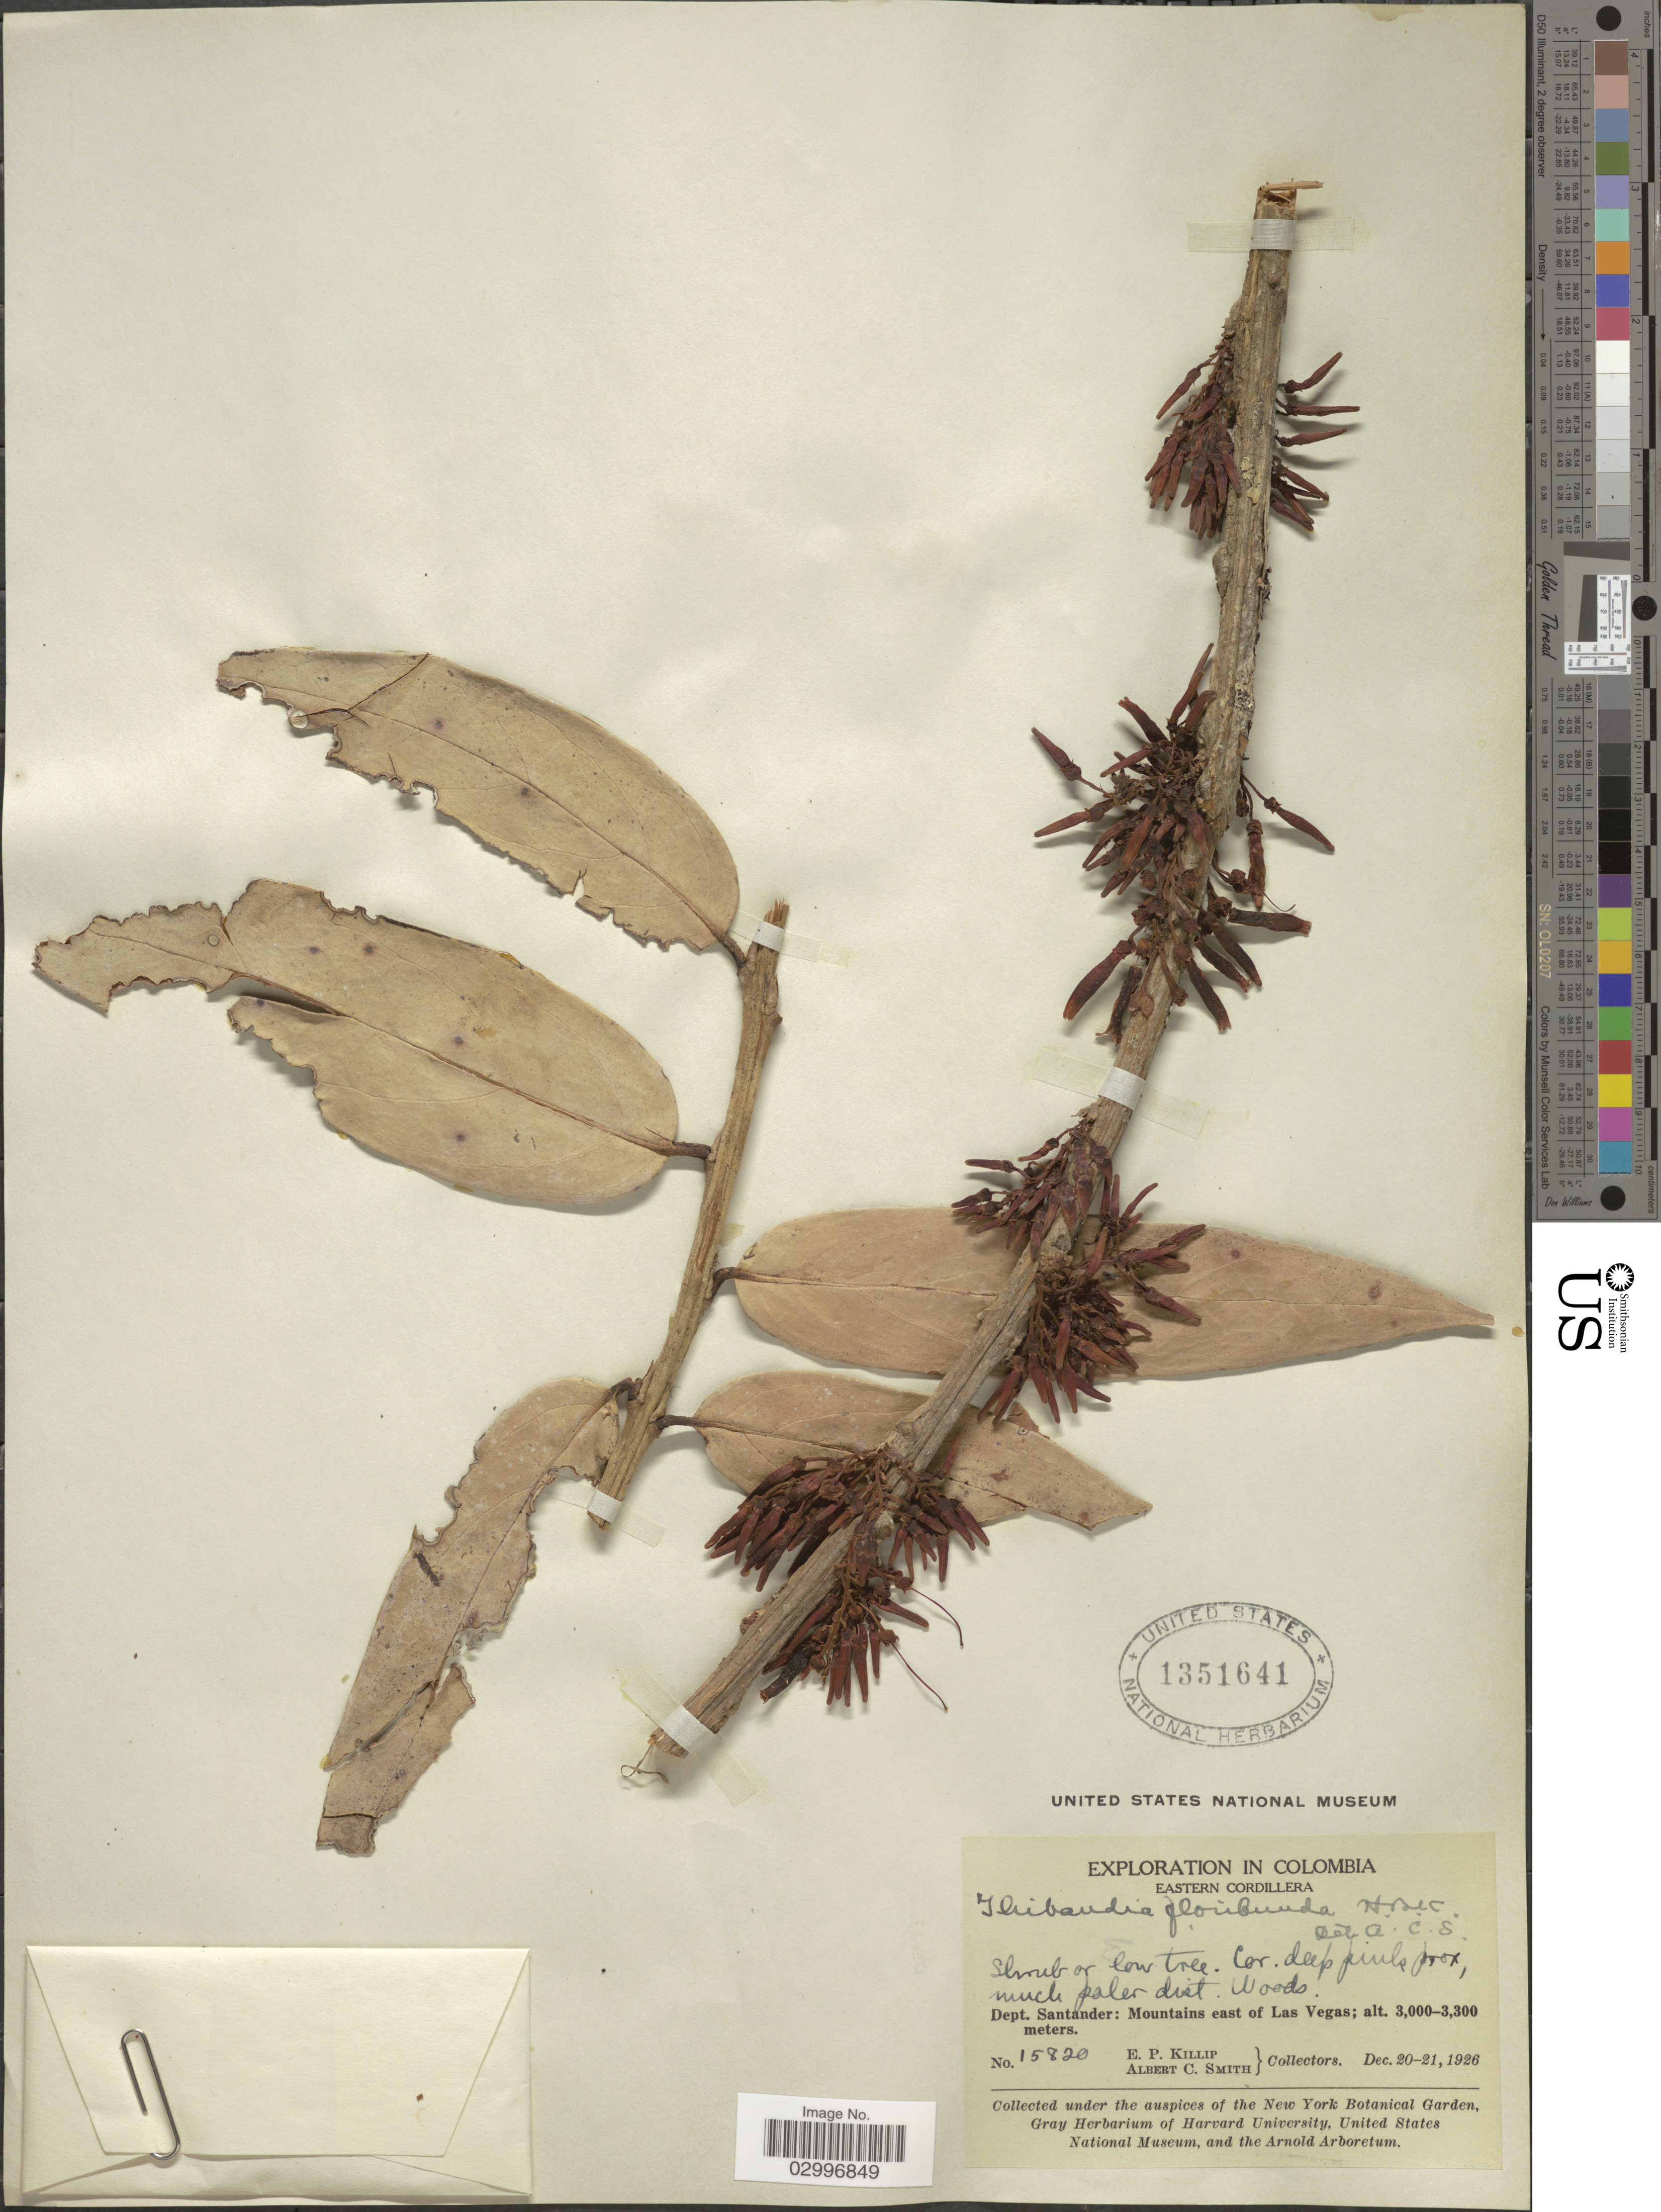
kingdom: Plantae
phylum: Tracheophyta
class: Magnoliopsida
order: Ericales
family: Ericaceae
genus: Thibaudia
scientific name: Thibaudia floribunda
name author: Kunth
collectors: E. P. Killip & A. C. Smith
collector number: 15820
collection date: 1926-12-20/1926-12-21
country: Colombia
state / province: Santander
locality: Eastern Cordillera, Dept. Santander: Mountains east of Las Vegas.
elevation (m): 3000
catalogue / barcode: US 1351641